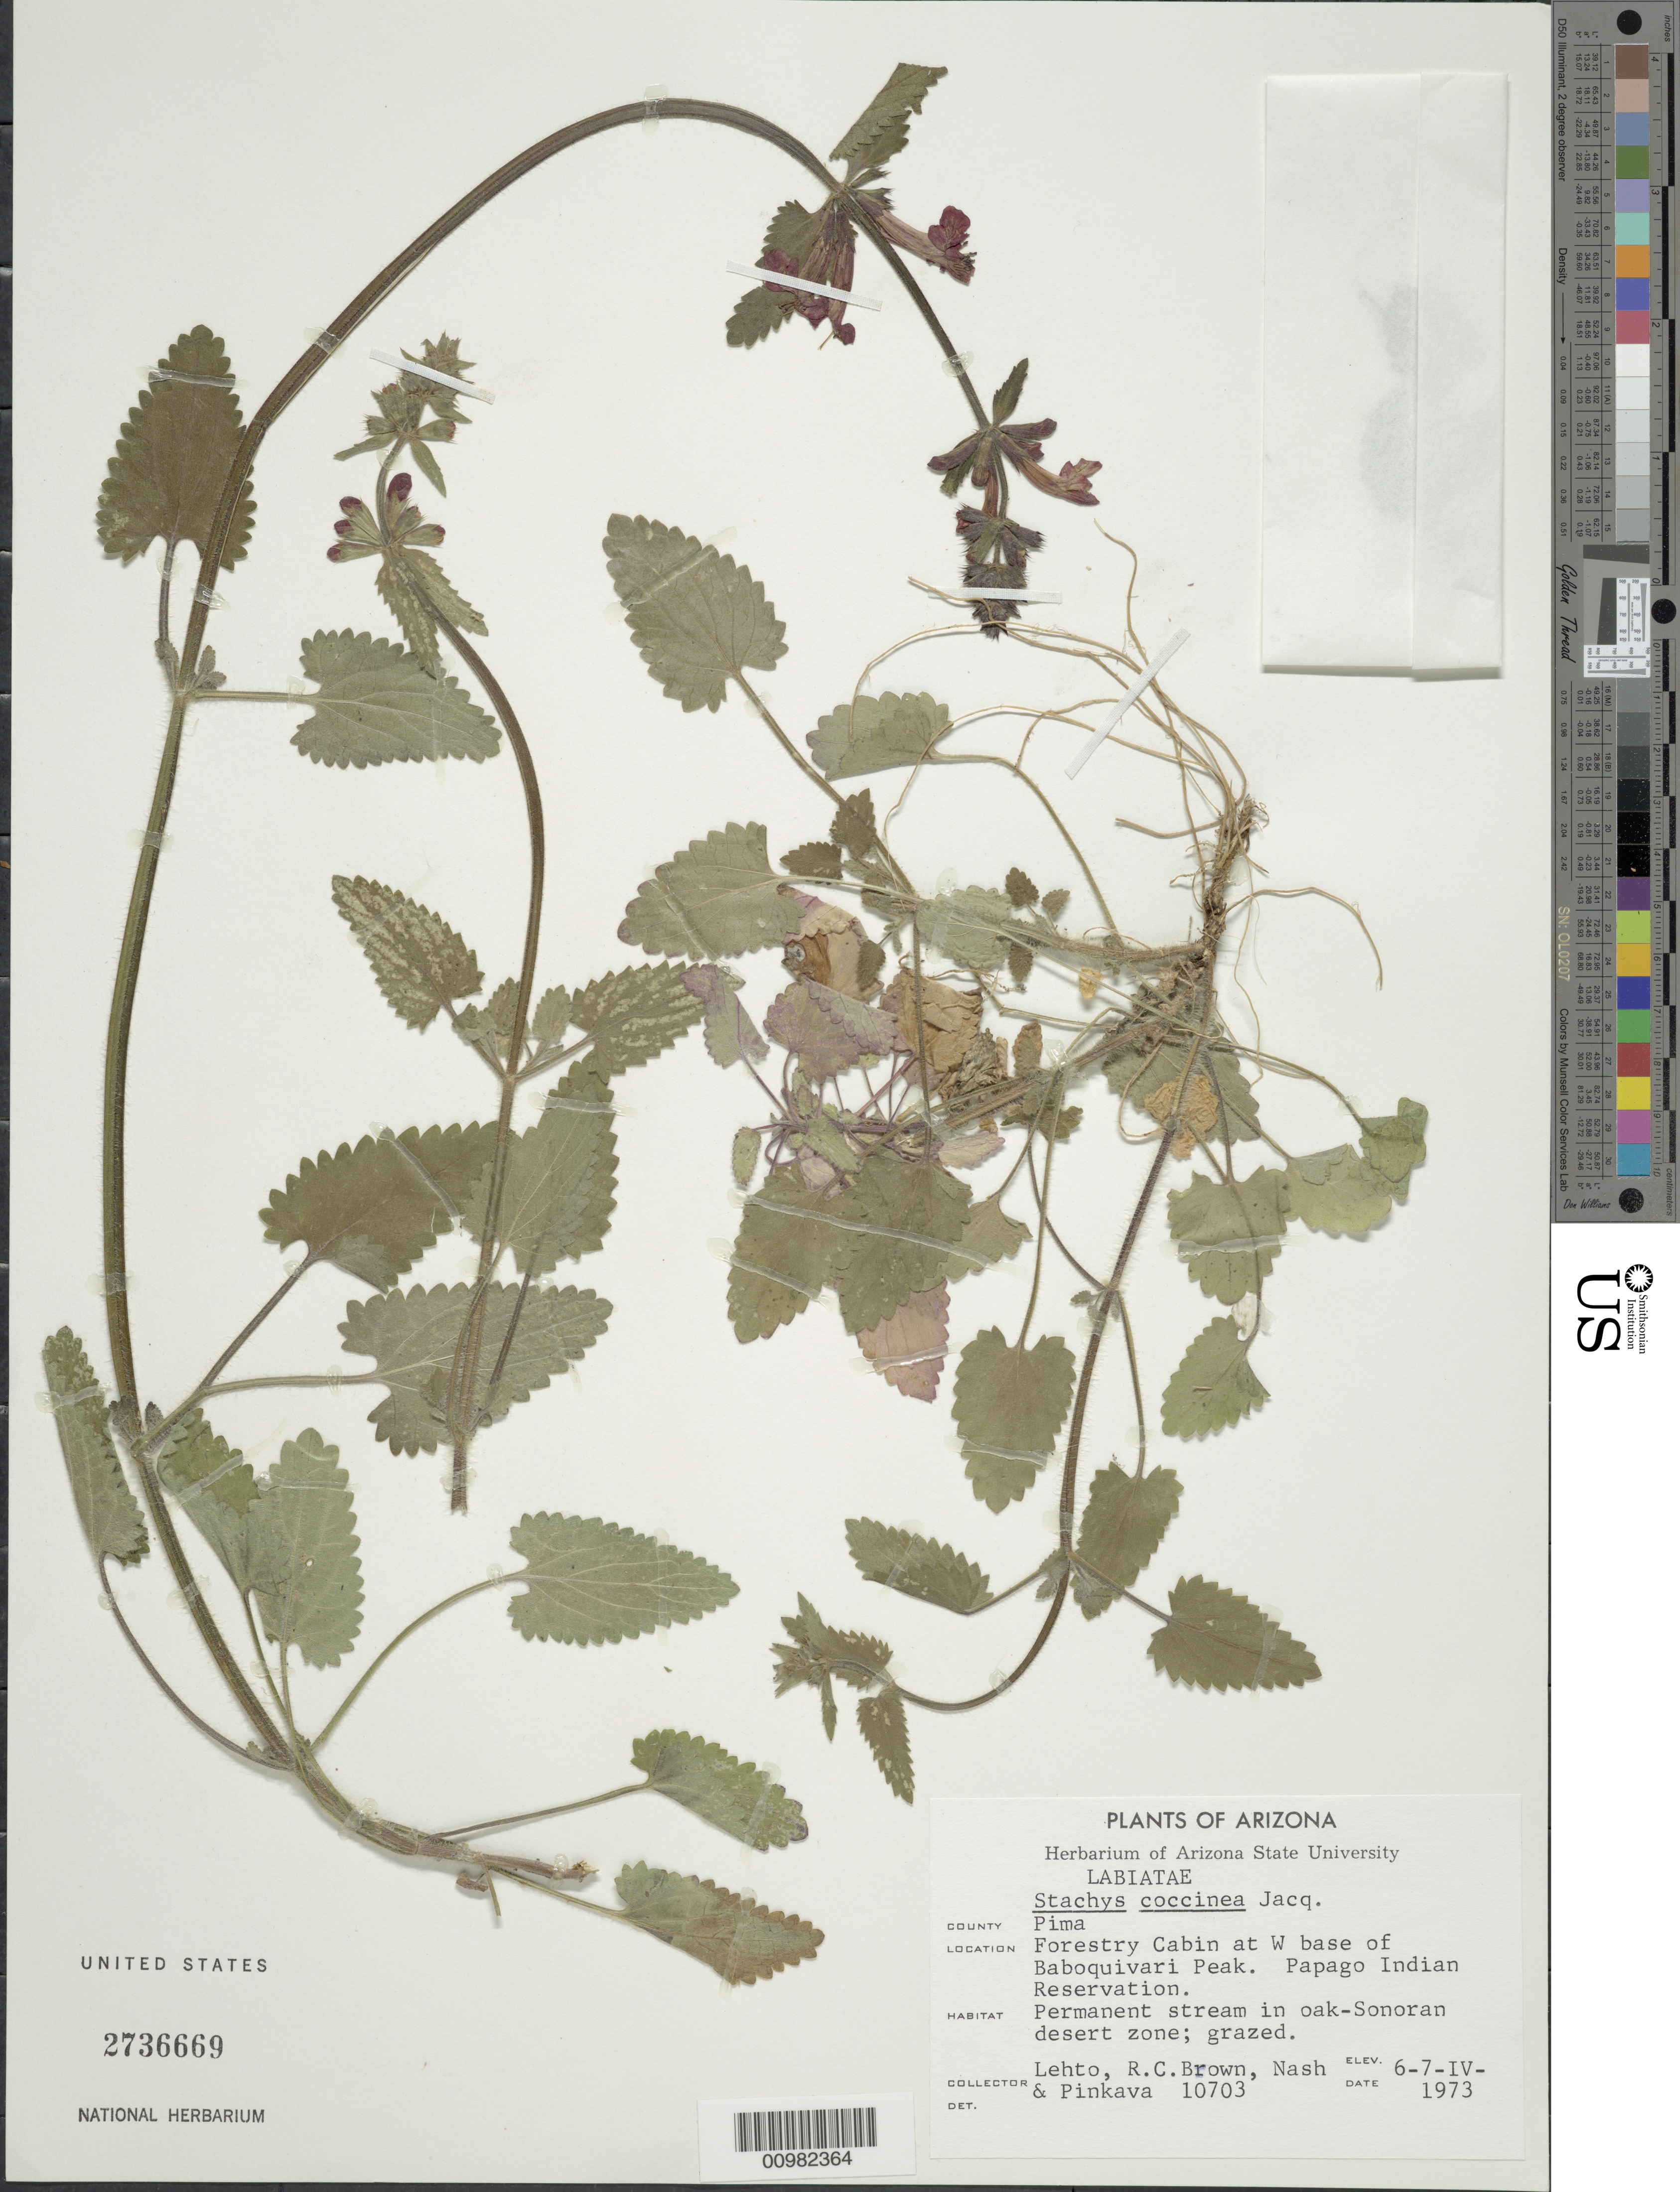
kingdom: Plantae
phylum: Tracheophyta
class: Magnoliopsida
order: Lamiales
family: Lamiaceae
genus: Stachys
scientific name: Stachys coccinea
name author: Ortega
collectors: E. Lehto, R. C. Brown, G. V. Nash & D. Pinkava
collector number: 10703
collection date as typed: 06 Apr 1973 to 07 Apr 1973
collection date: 1973-04-06/1973-04-07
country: United States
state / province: Arizona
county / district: Pima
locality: Papago Indian Reservation; Baboquivari Peak; Forestry Cabin at W. base of peak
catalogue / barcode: US 2736669